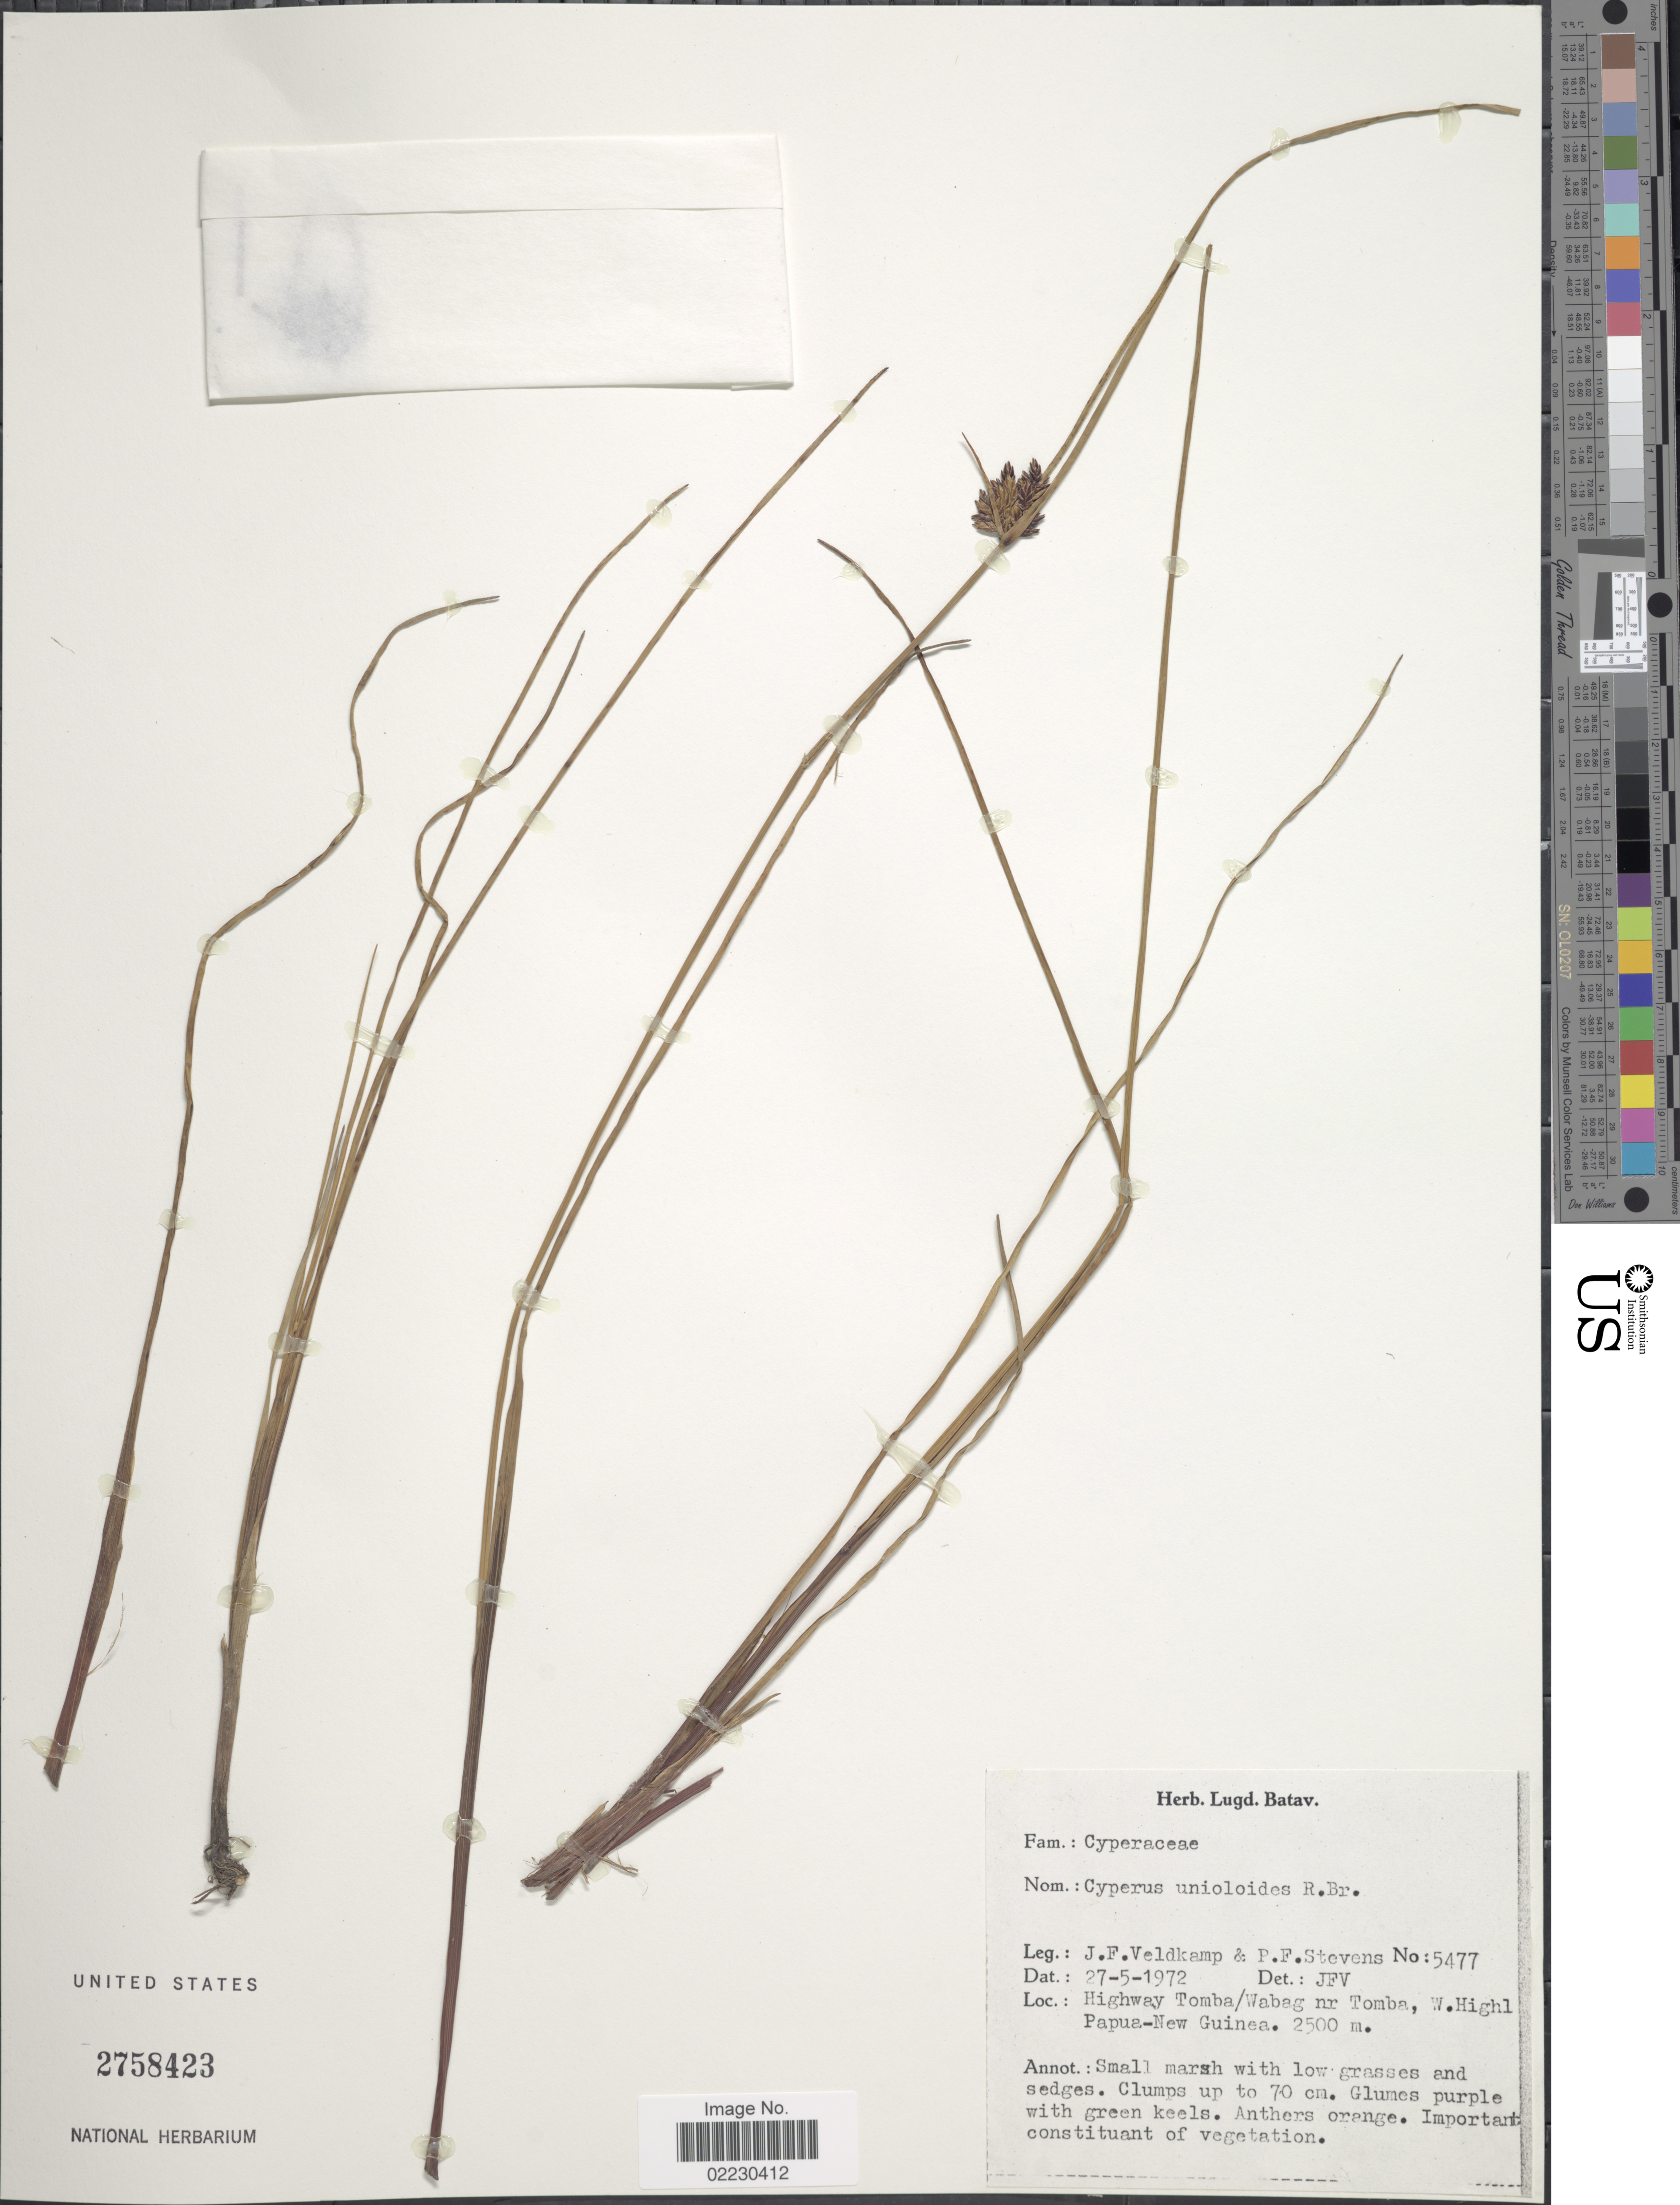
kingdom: Plantae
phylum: Tracheophyta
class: Liliopsida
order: Poales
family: Cyperaceae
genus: Cyperus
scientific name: Cyperus unioloides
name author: R. Br.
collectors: J. F. Veldkamp & P. F. Stevens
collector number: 5477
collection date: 1972-05-27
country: Papua New Guinea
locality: Highway Tomba/Wabag nr Tomba, W. Highl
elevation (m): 2500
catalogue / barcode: US 2758423